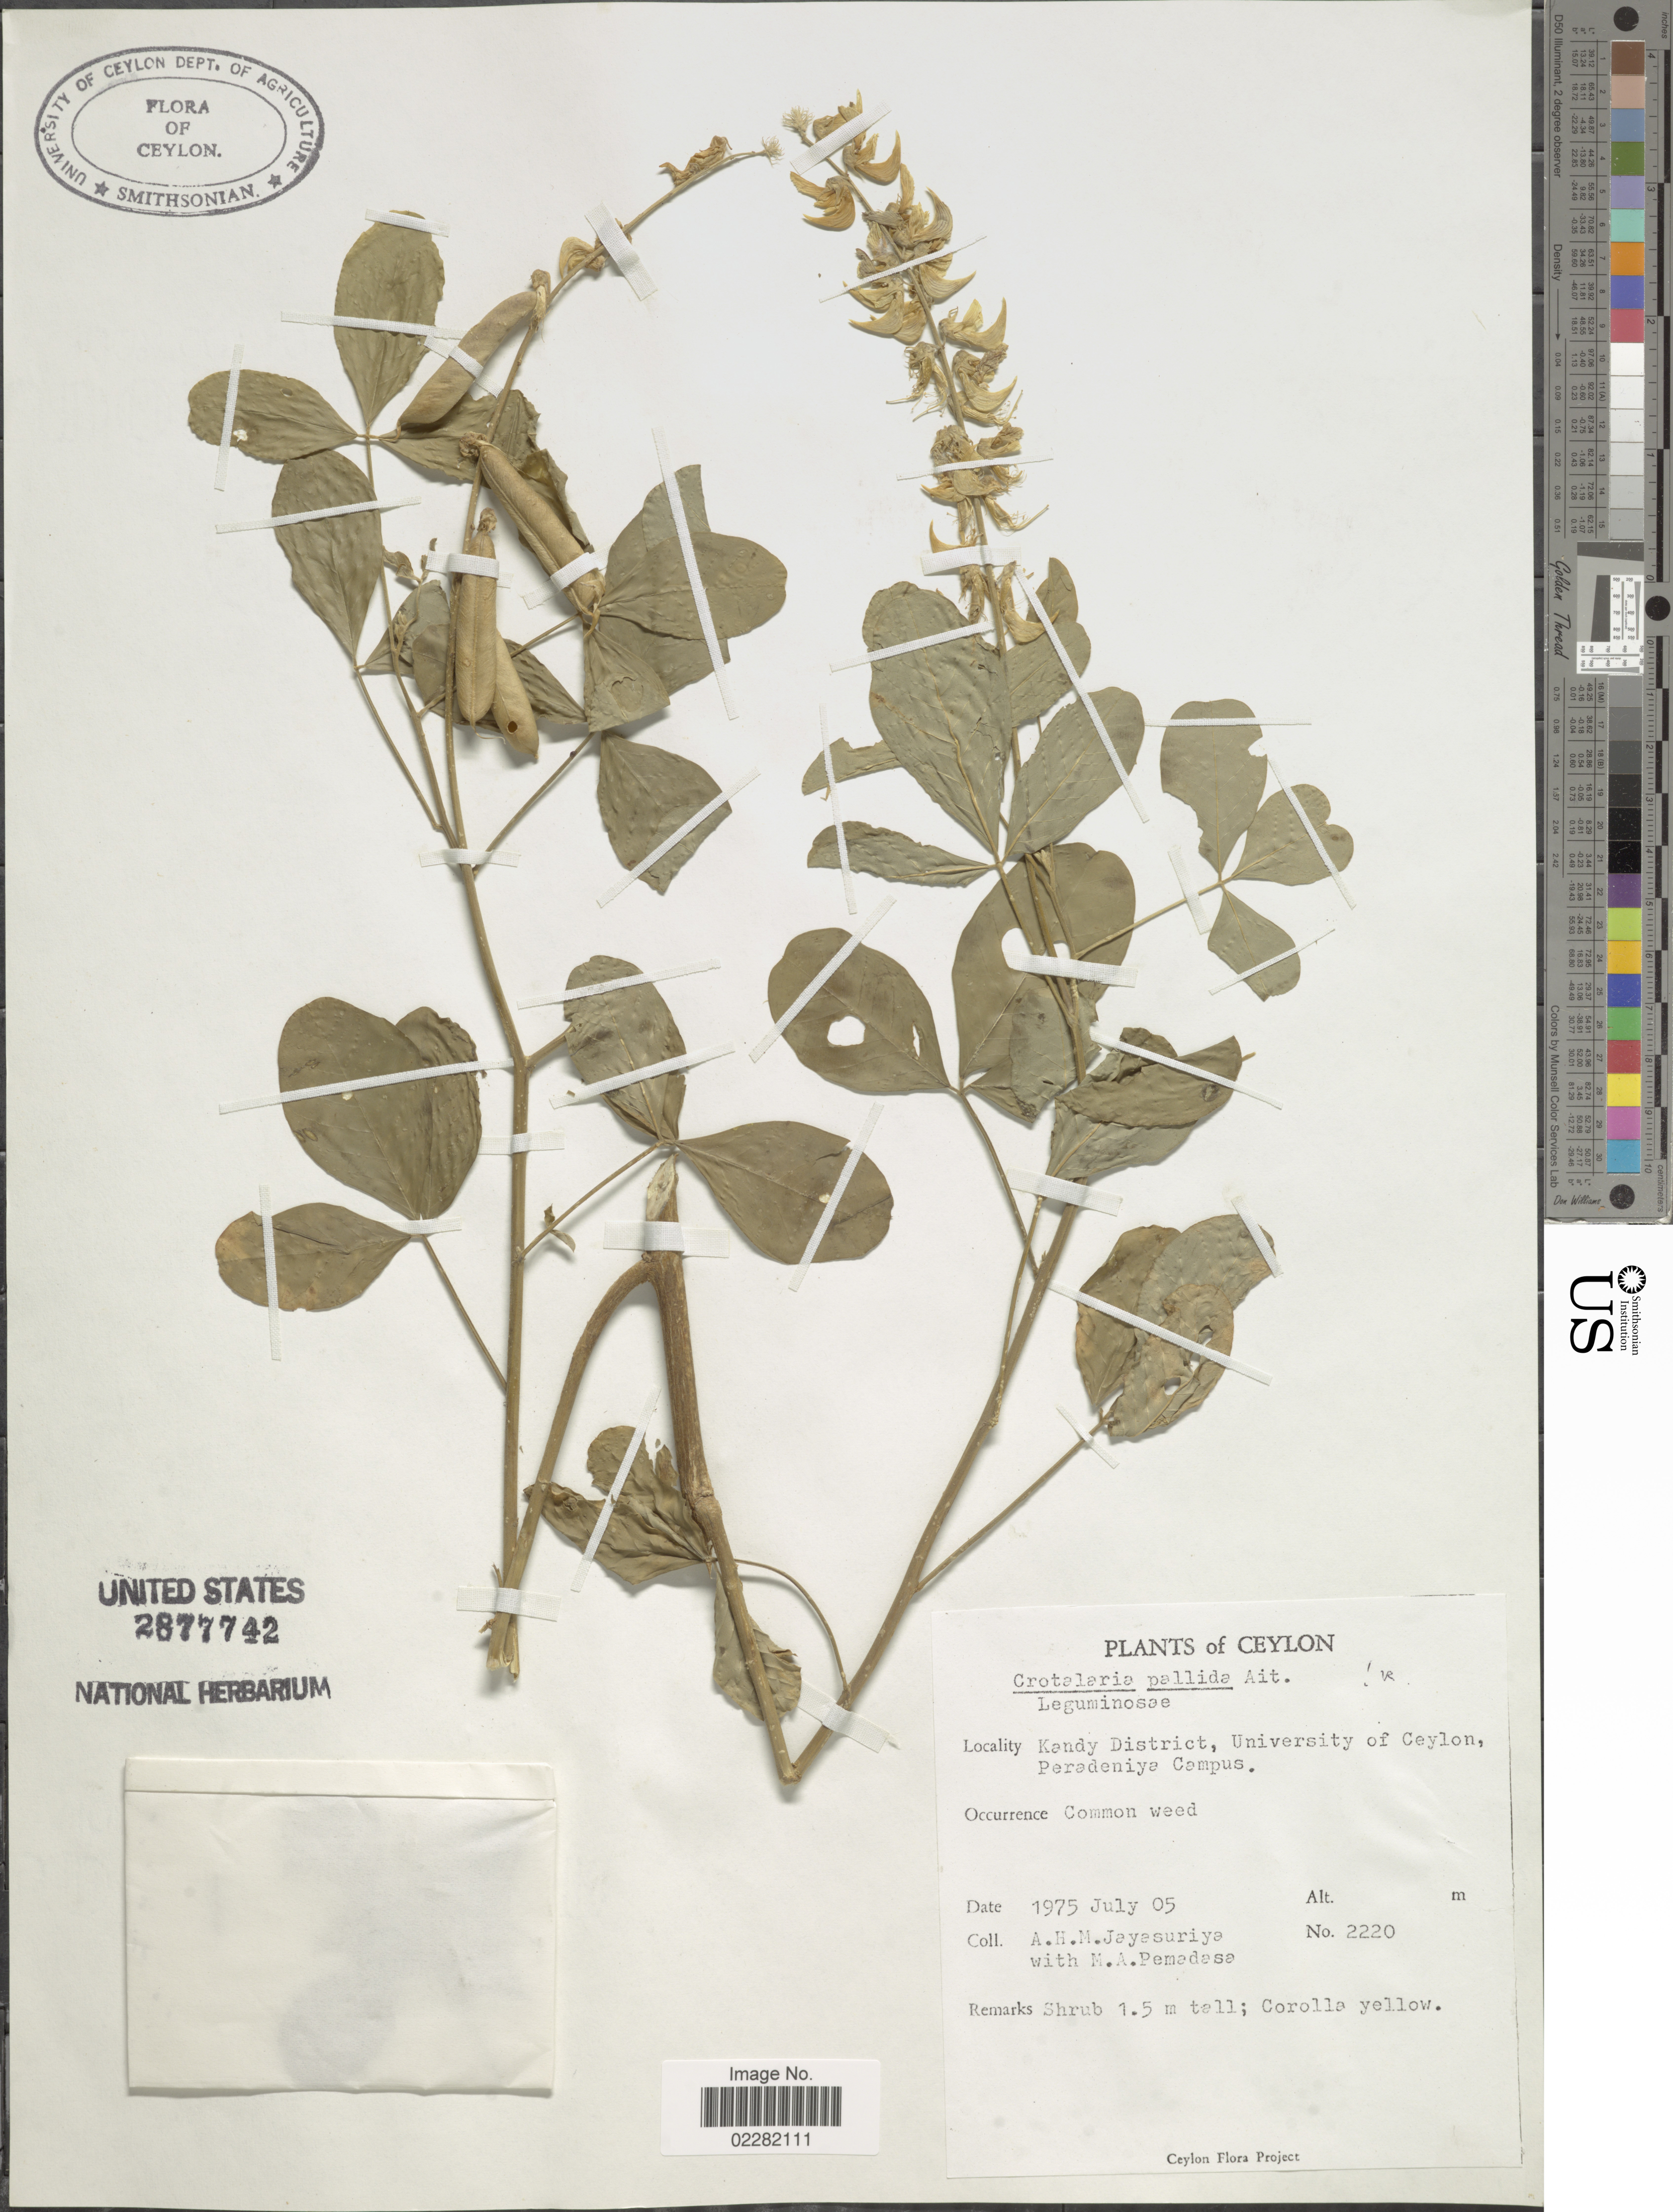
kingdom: Plantae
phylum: Tracheophyta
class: Magnoliopsida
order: Fabales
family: Fabaceae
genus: Crotalaria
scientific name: Crotalaria pallida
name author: Aiton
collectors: A. H. Jayasuriya & M. Pemadasa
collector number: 2220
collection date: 1975-07-05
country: Sri Lanka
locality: Ceylon. Kandy District, University o Ceylon, Perdeniya Camous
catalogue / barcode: US 2877742